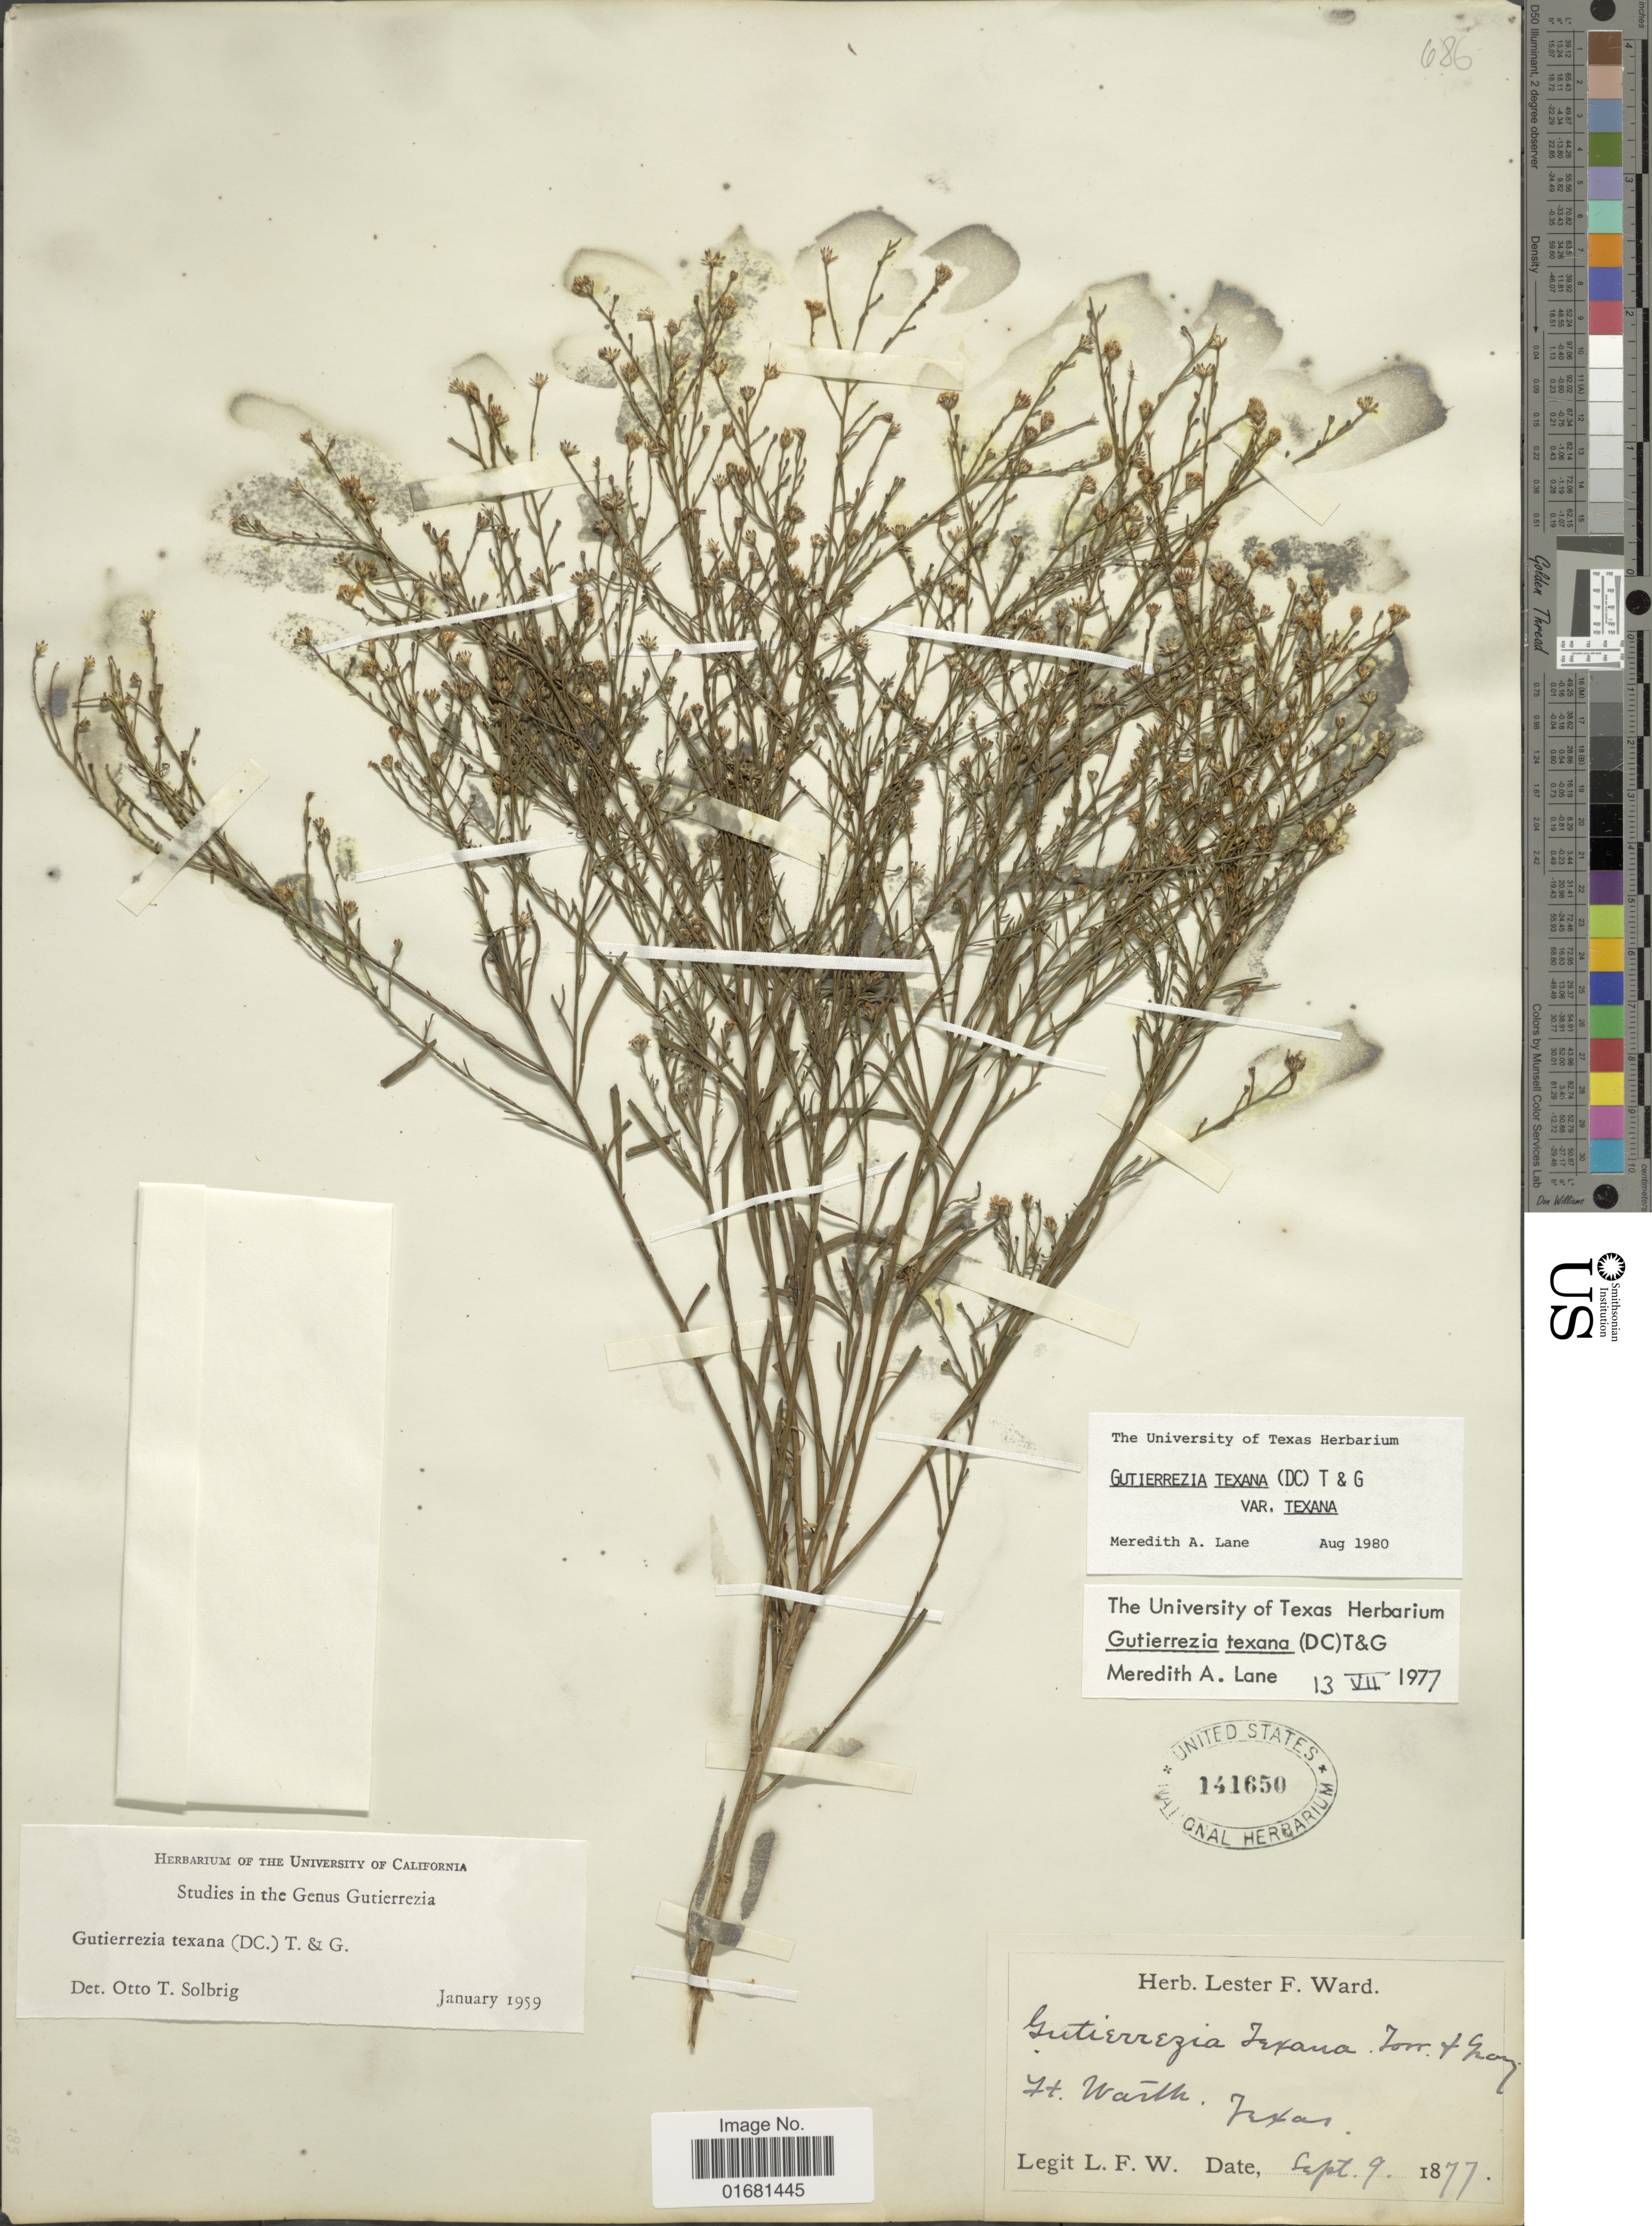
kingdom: Plantae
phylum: Tracheophyta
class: Magnoliopsida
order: Asterales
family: Asteraceae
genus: Gutierrezia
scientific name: Gutierrezia texana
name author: (DC.) Torr. & A. Gray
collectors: L. F. Ward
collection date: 1877-09-09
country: United States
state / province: Texas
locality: Ft. Worth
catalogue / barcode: US 141650